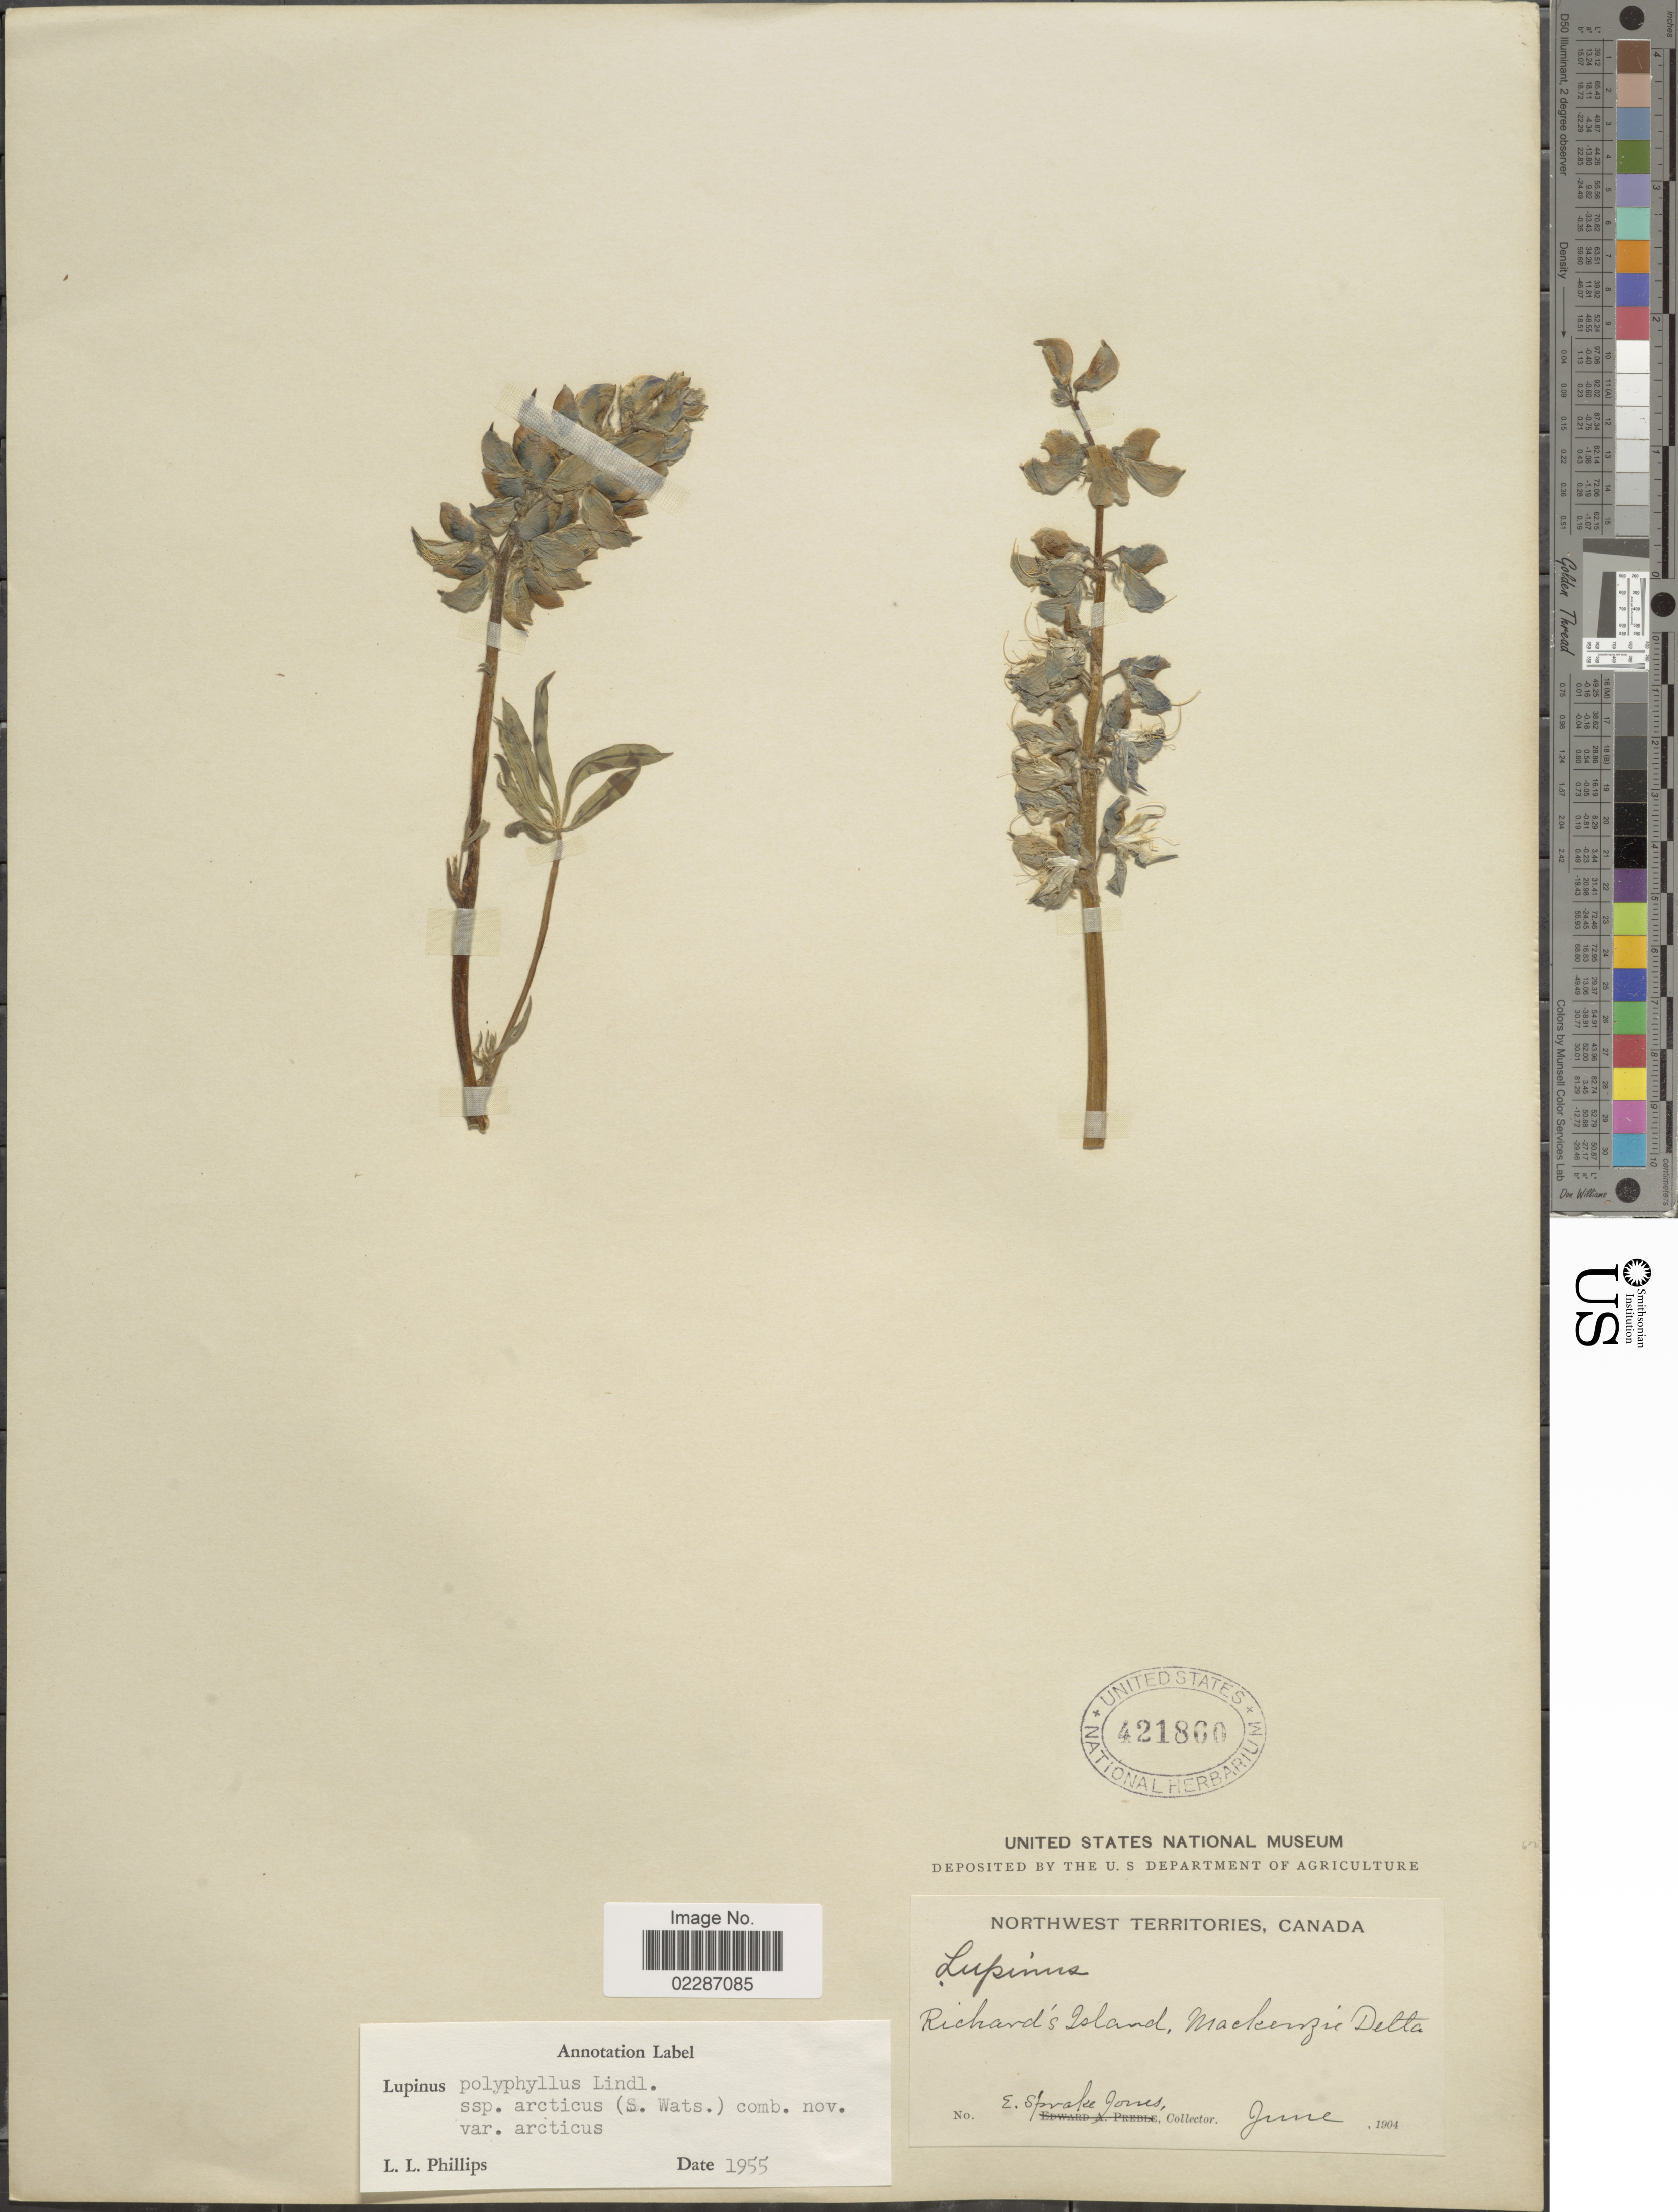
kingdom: Plantae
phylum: Tracheophyta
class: Magnoliopsida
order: Fabales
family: Fabaceae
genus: Lupinus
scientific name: Lupinus arcticus subsp. arcticus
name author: S. Watson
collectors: E. Jones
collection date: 1904-06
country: Canada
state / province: Northwest Territories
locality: Richard's Island, Mackenzie Delta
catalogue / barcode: US 421860